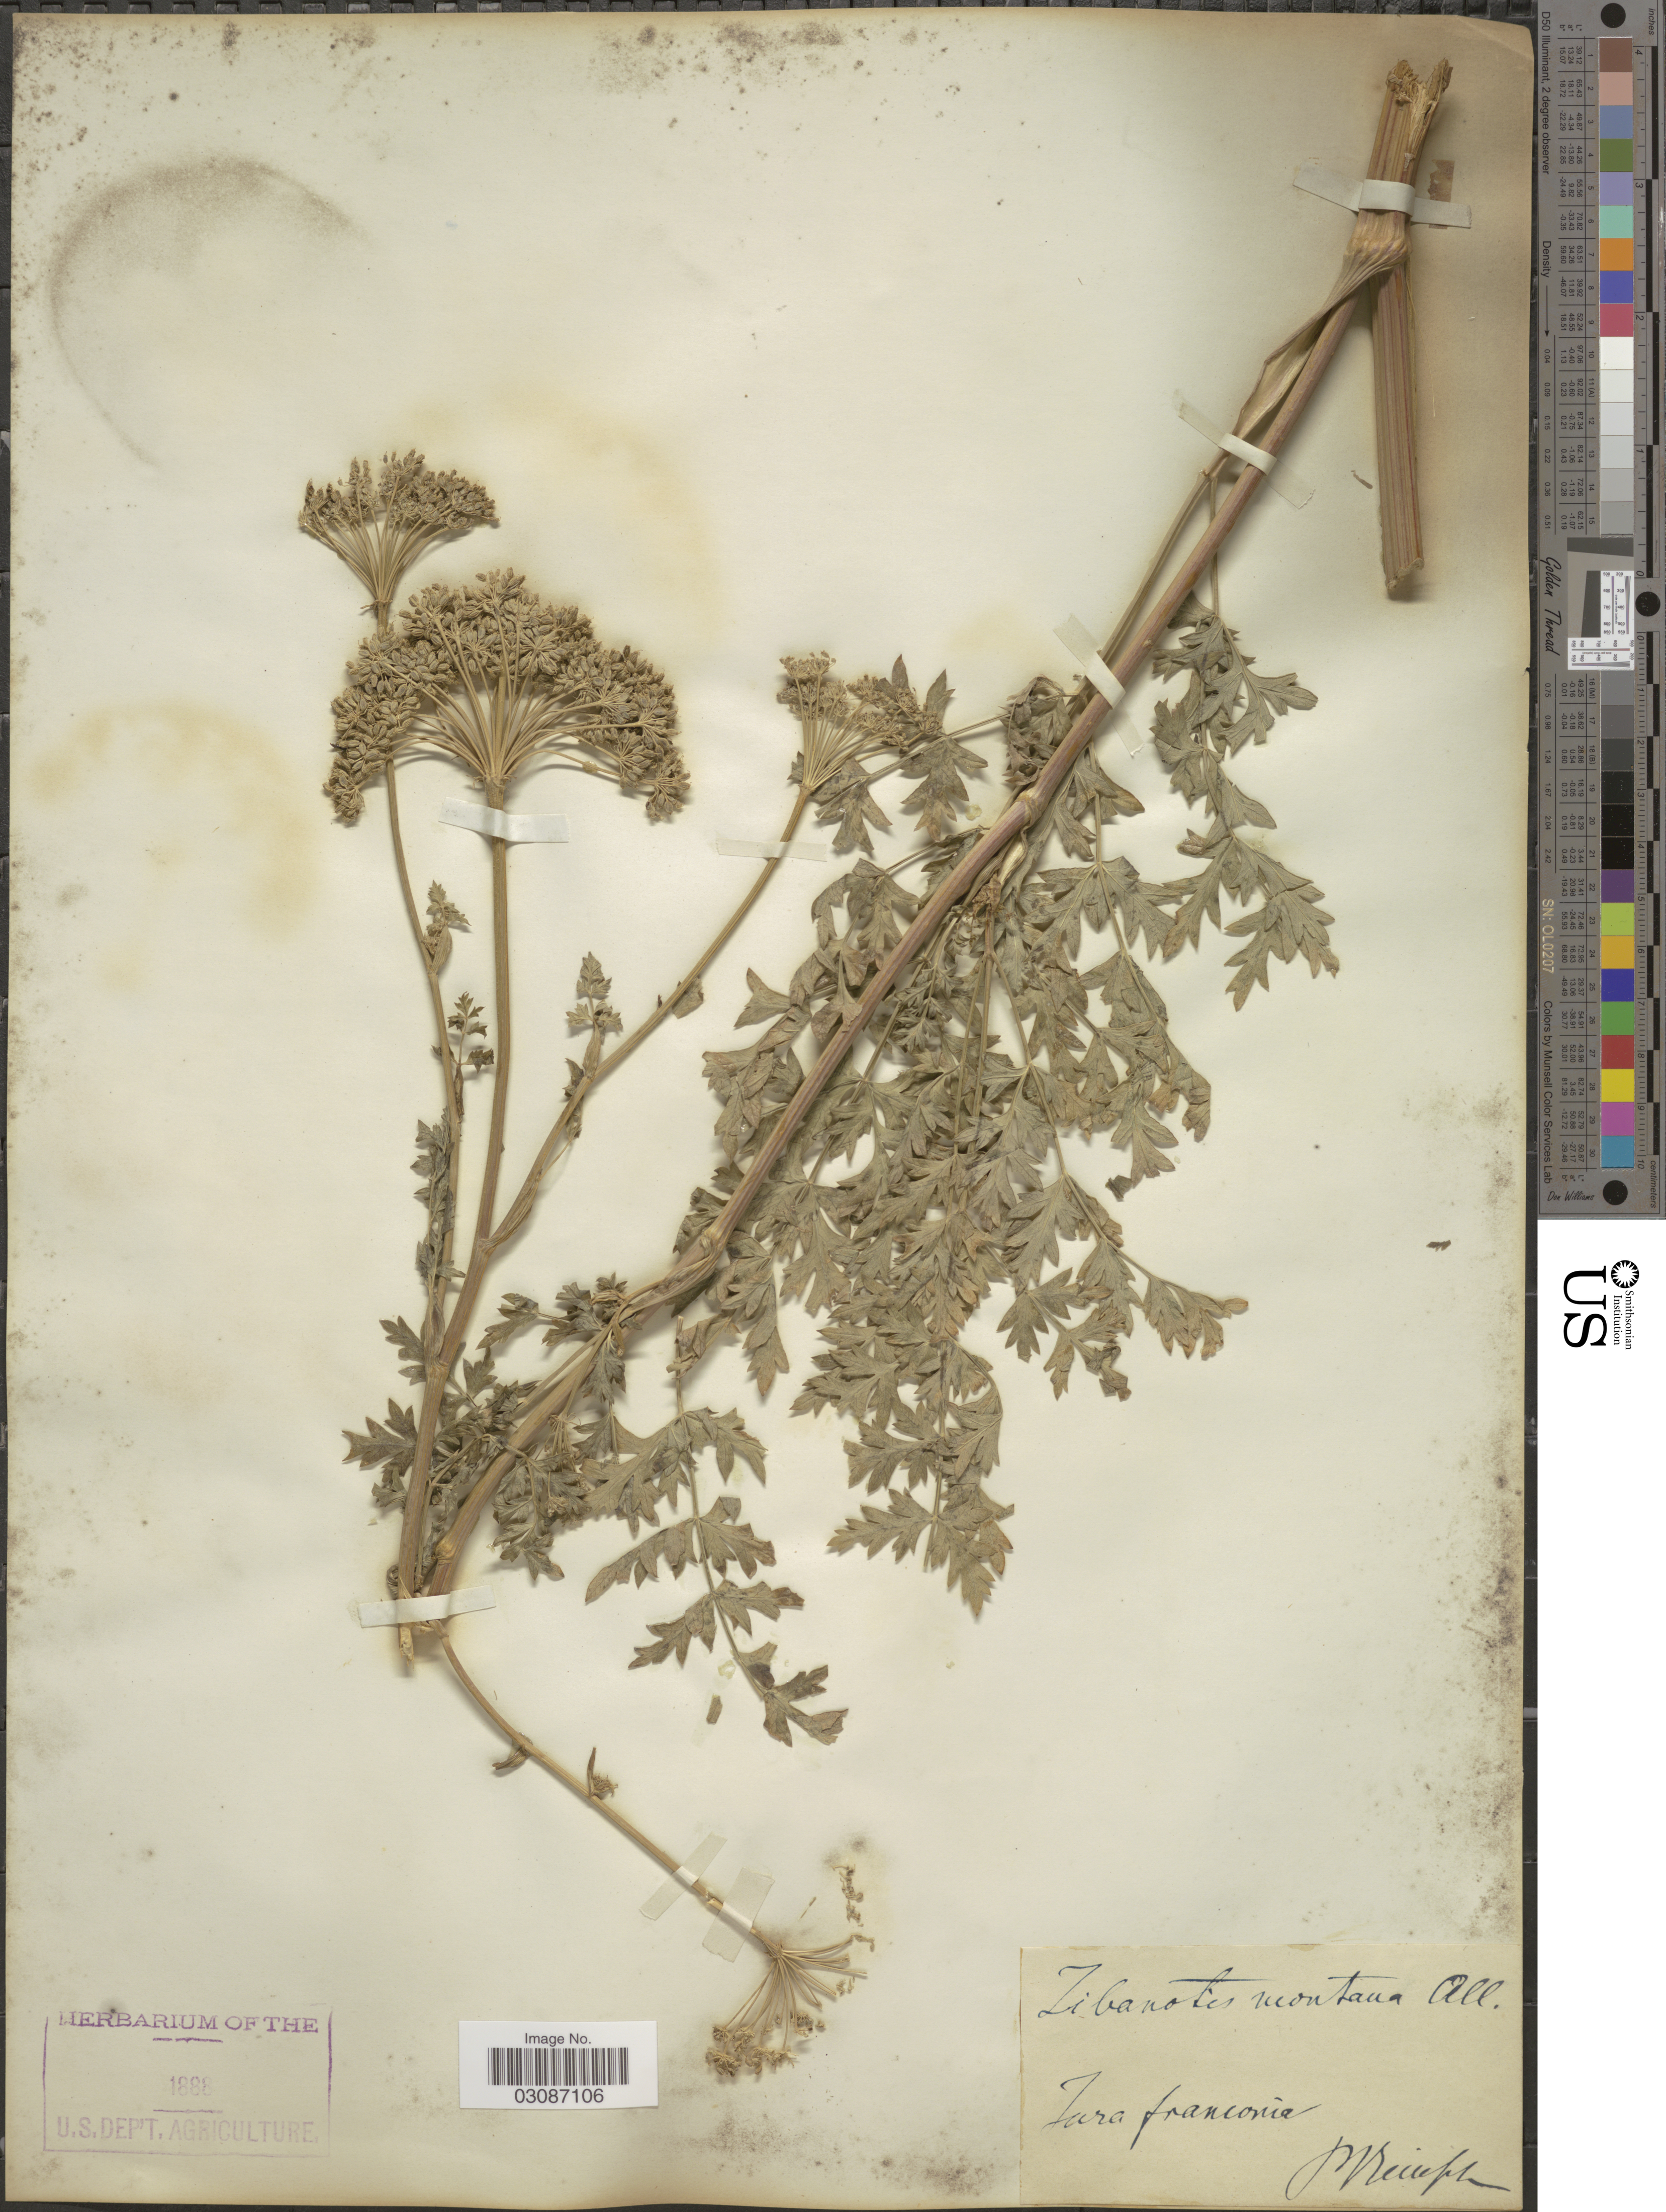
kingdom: Plantae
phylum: Tracheophyta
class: Magnoliopsida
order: Apiales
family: Apiaceae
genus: Seseli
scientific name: Seseli libanotis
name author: Koch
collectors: M. Reinsh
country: Germany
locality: Jura franconia.